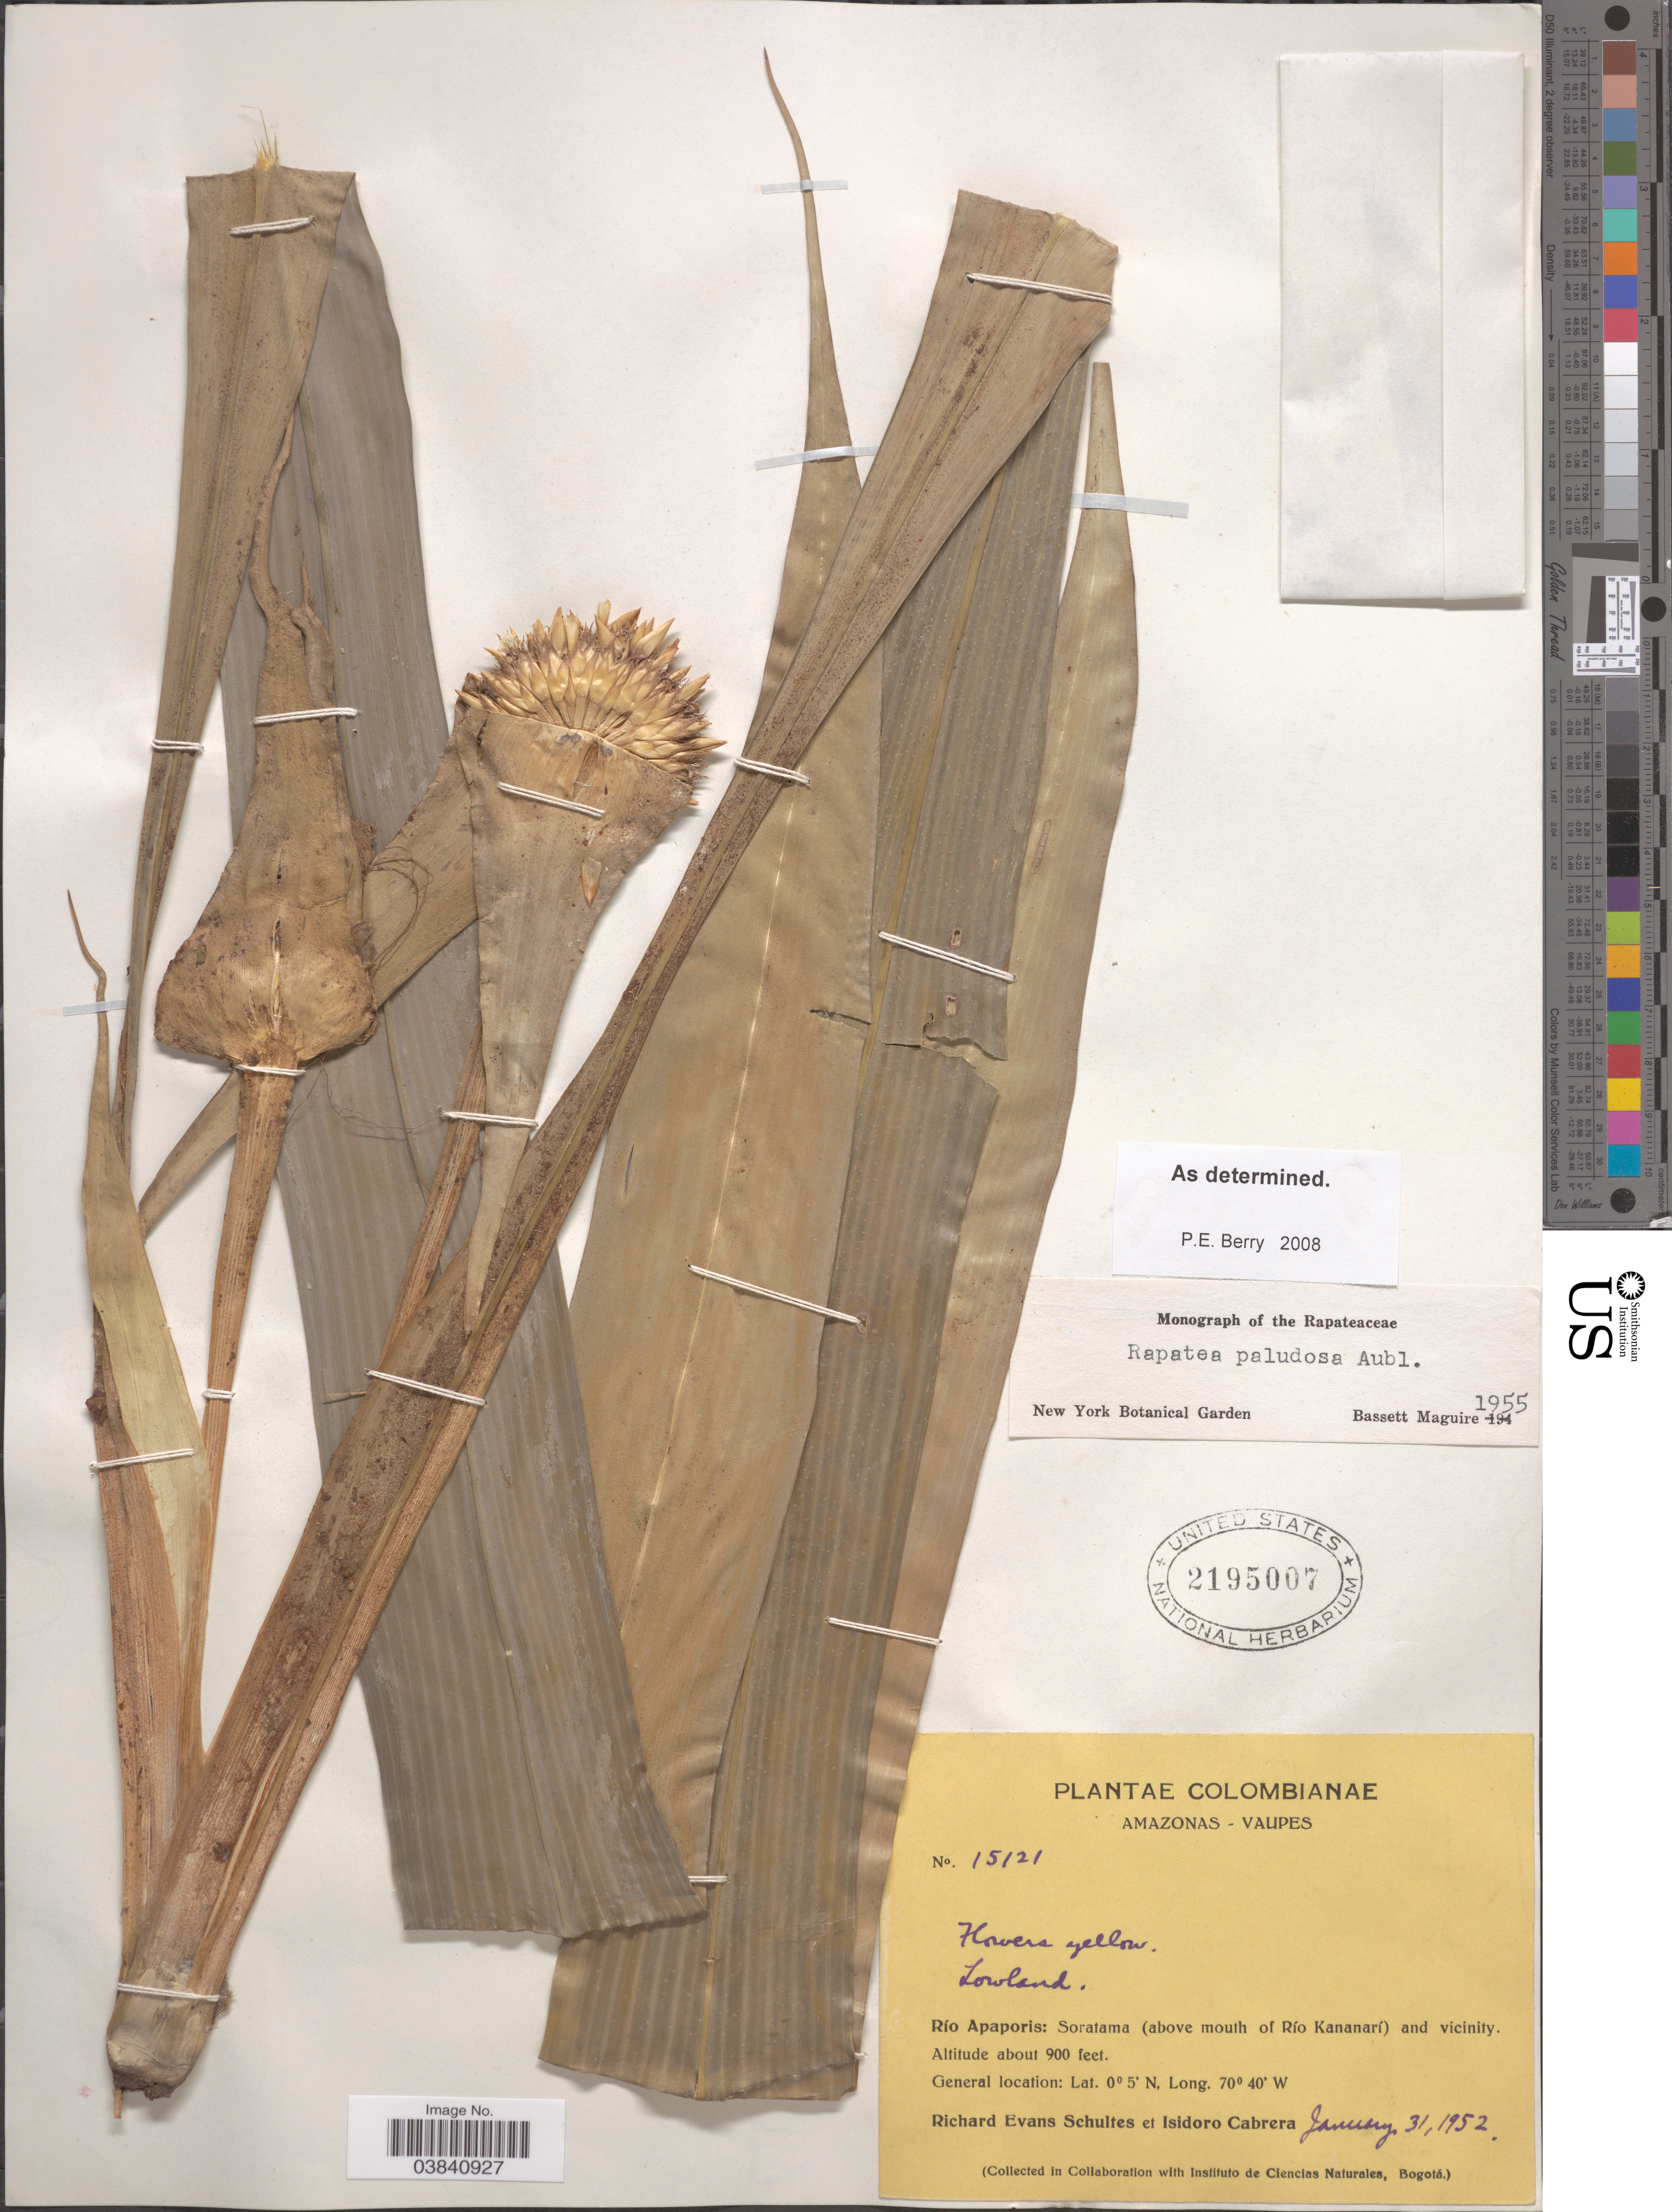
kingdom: Plantae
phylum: Tracheophyta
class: Liliopsida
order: Poales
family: Rapateaceae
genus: Rapatea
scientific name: Rapatea paludosa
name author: Aubl.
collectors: R. E. Schultes & I. Cabrera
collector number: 15121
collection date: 1952-01-31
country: Colombia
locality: Amazonas-Vaupes. Río Apaporis: Soratama (above mouth of Río Kananarí) and vicinity.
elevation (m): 274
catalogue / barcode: US 2195007